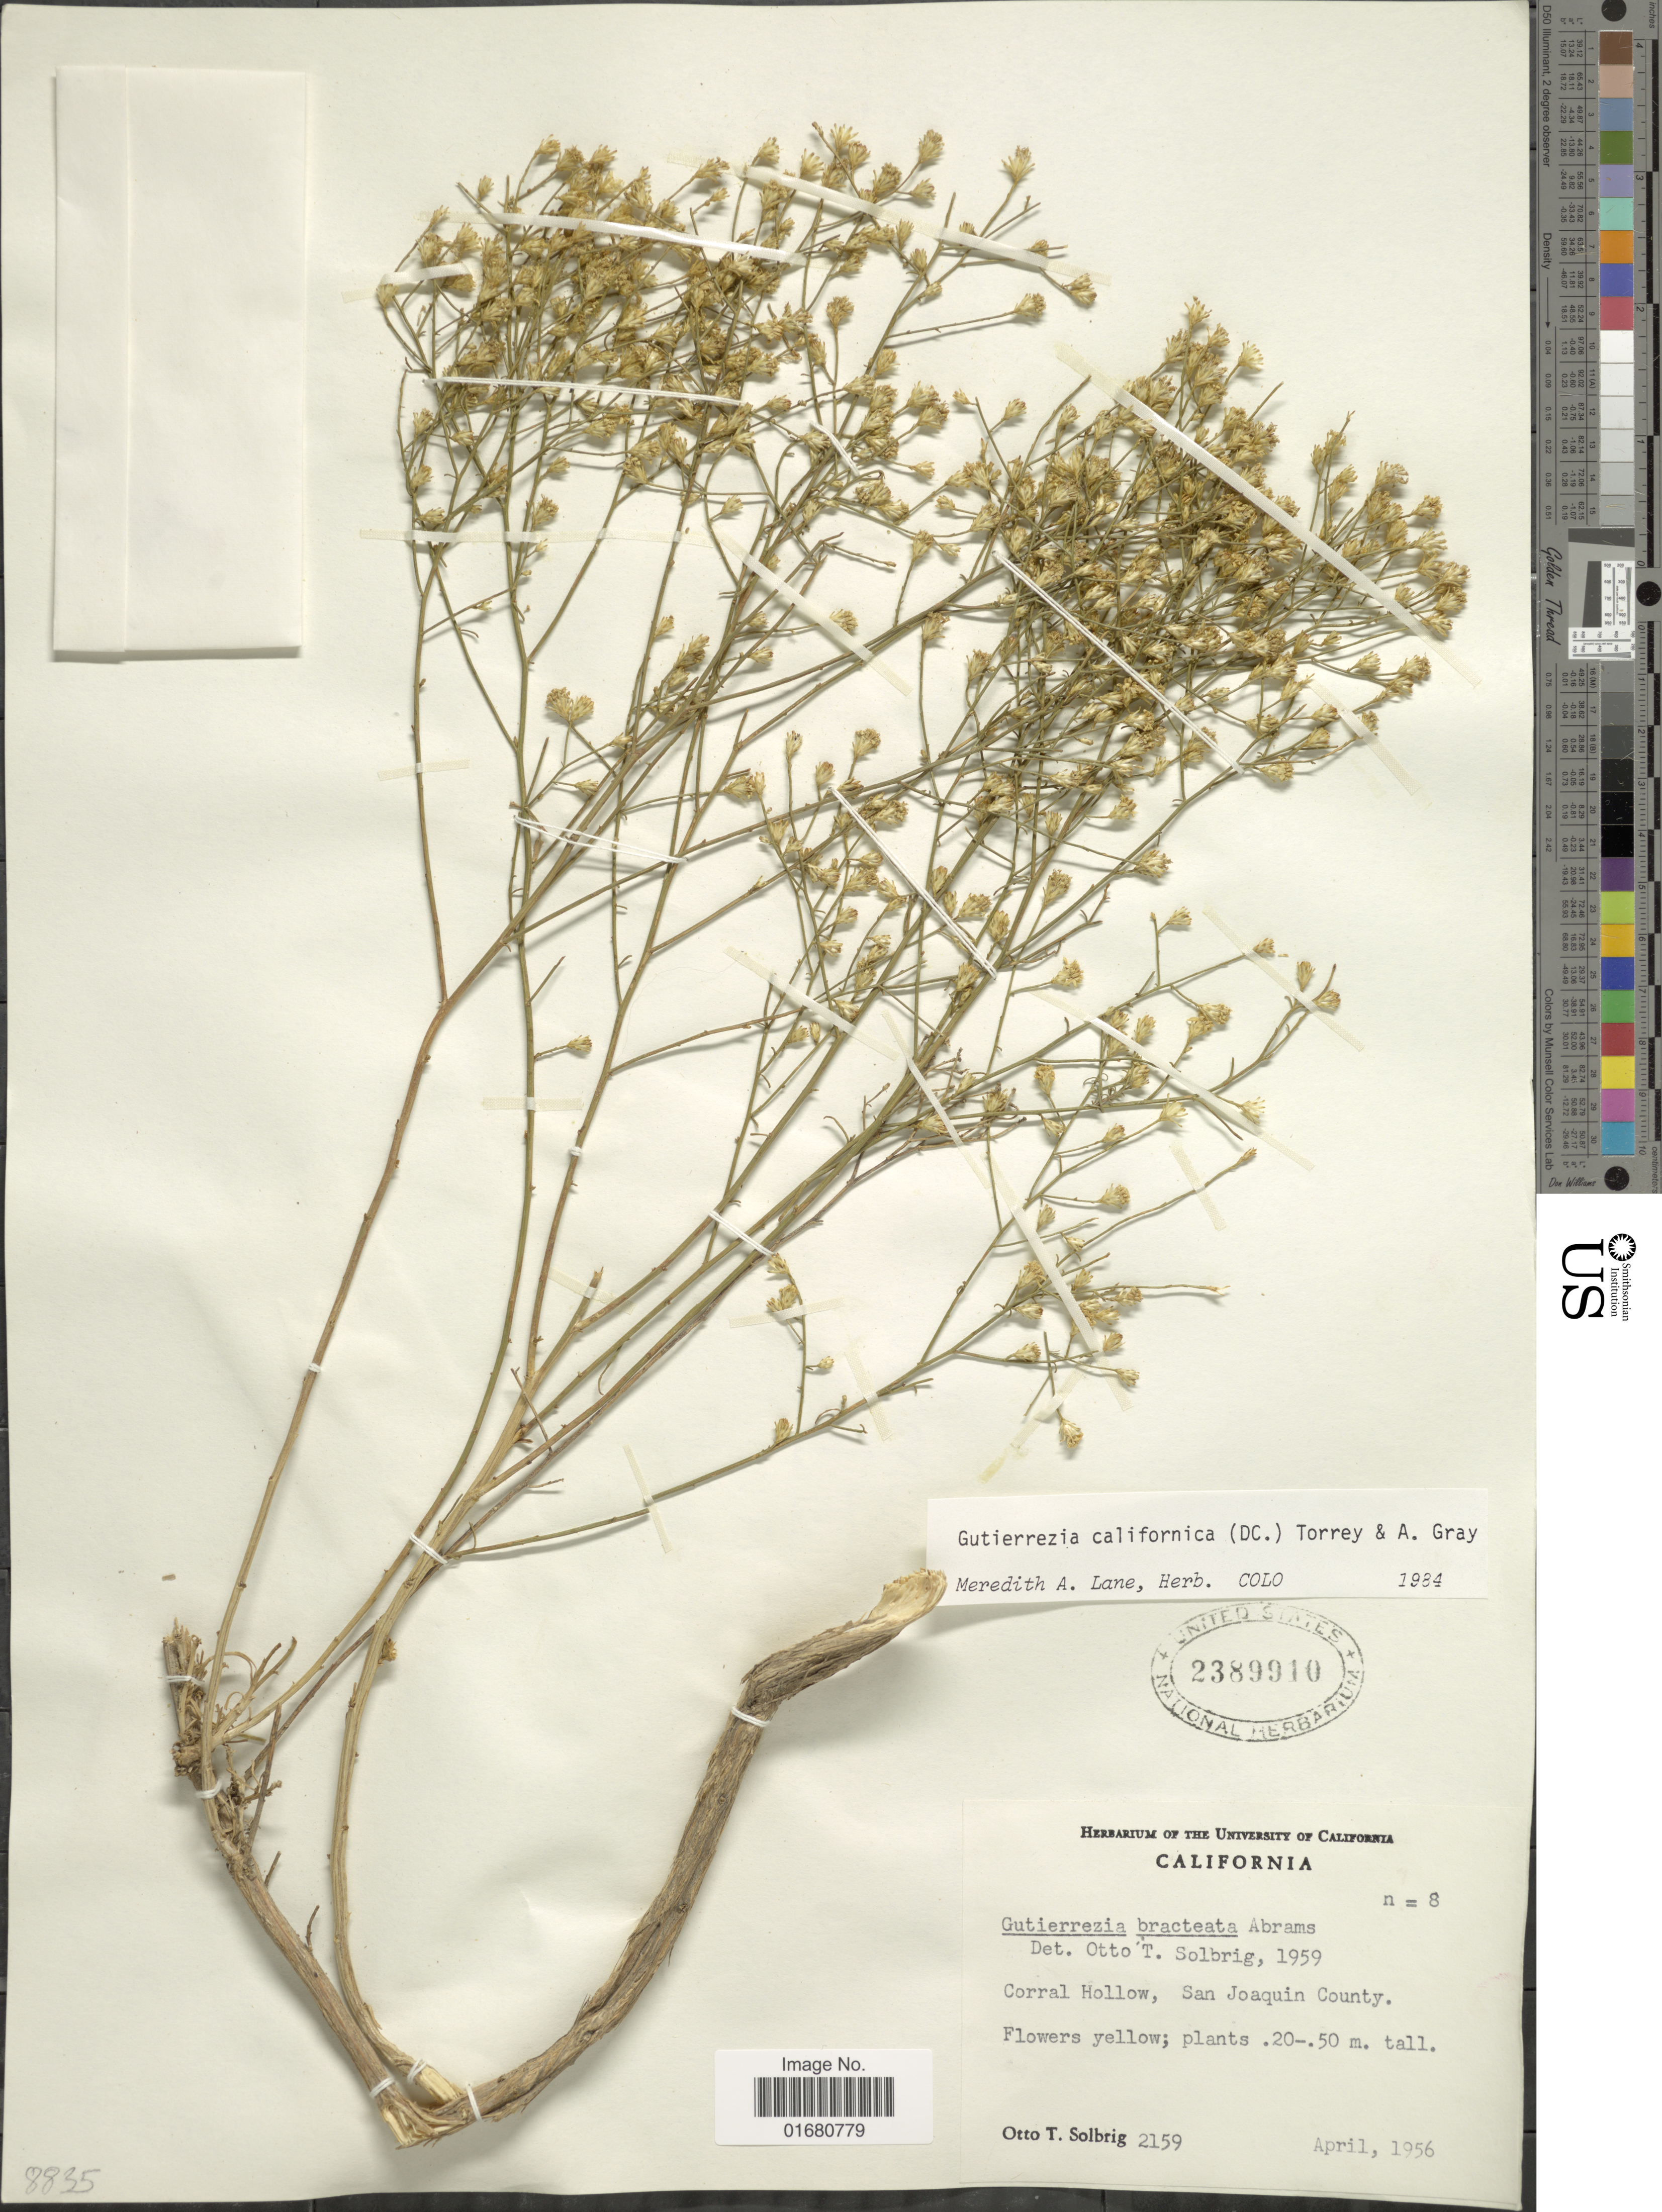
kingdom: Plantae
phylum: Tracheophyta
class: Magnoliopsida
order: Asterales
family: Asteraceae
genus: Gutierrezia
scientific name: Gutierrezia californica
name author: Torr. & A. Gray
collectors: O. T. Solbrig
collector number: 2159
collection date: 1956-04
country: United States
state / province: California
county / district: San Joaquin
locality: Corral Hollow, San Joaquin County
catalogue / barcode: US 2389910